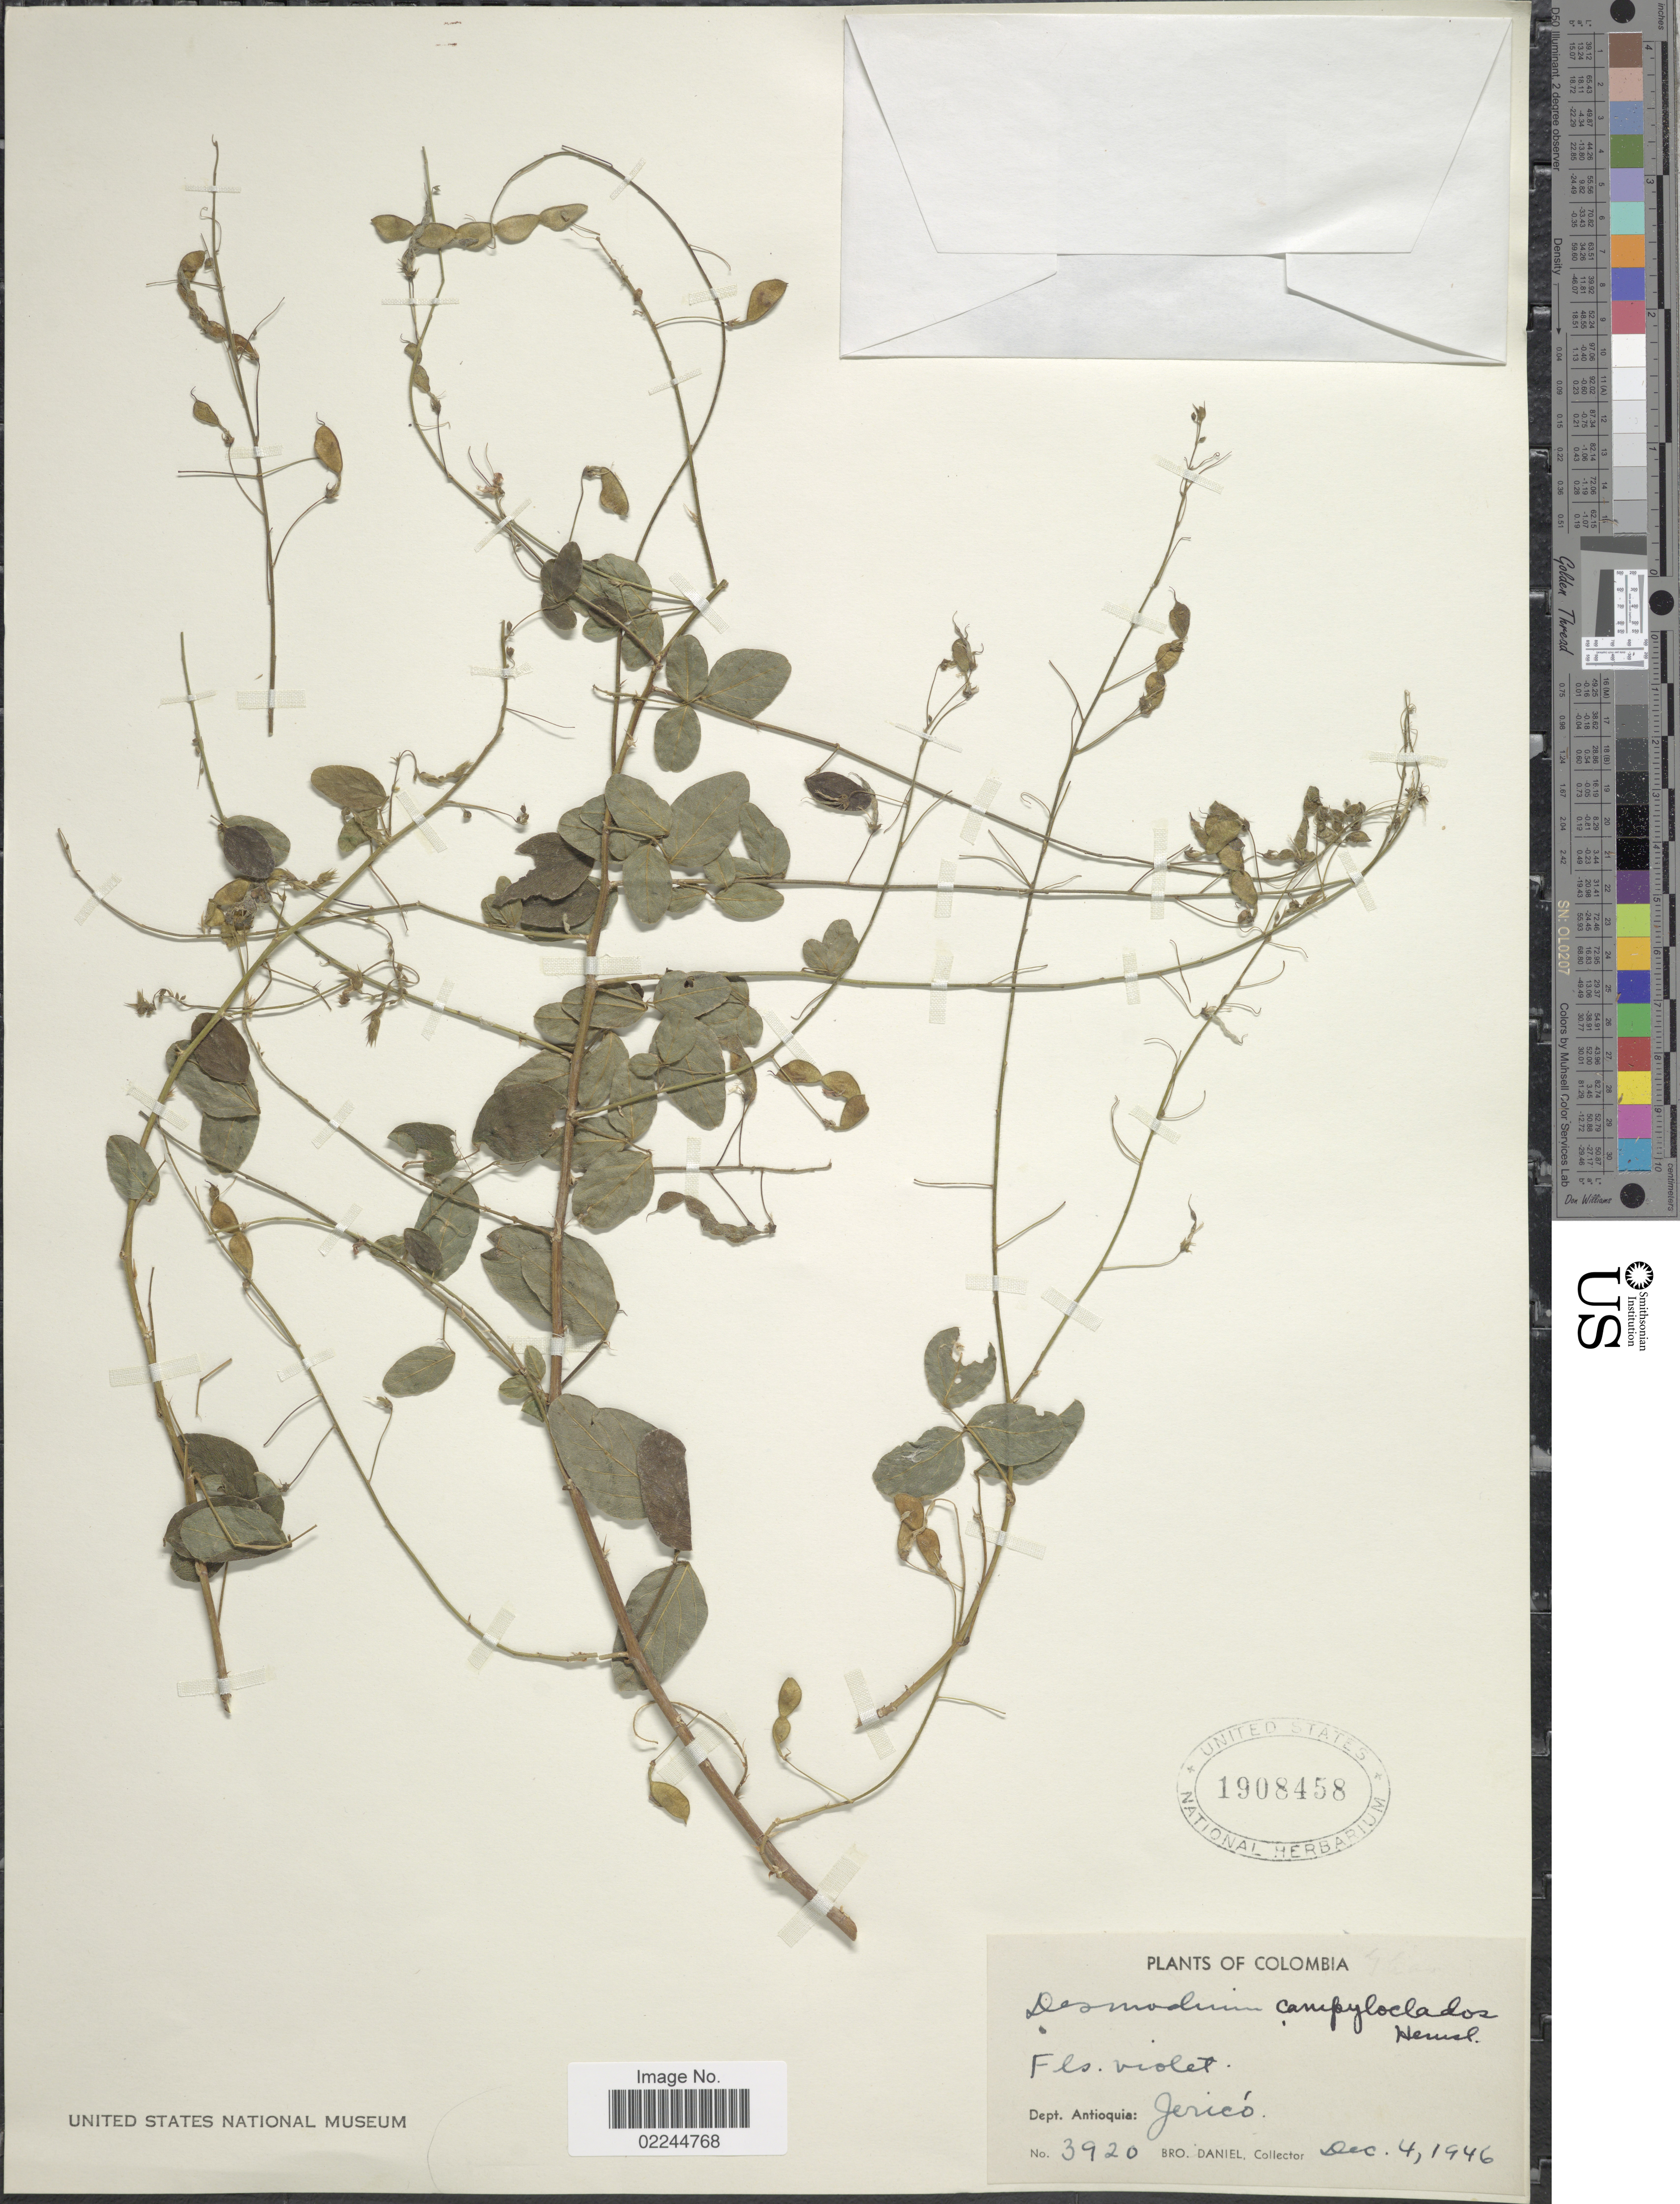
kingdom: Plantae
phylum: Tracheophyta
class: Magnoliopsida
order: Fabales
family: Fabaceae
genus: Desmodium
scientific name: Desmodium campyloclados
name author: Hemsl.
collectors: Bro. Daniel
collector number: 3920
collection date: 1946-12-04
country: Colombia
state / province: Antioquia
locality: Jerico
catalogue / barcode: US 1908458